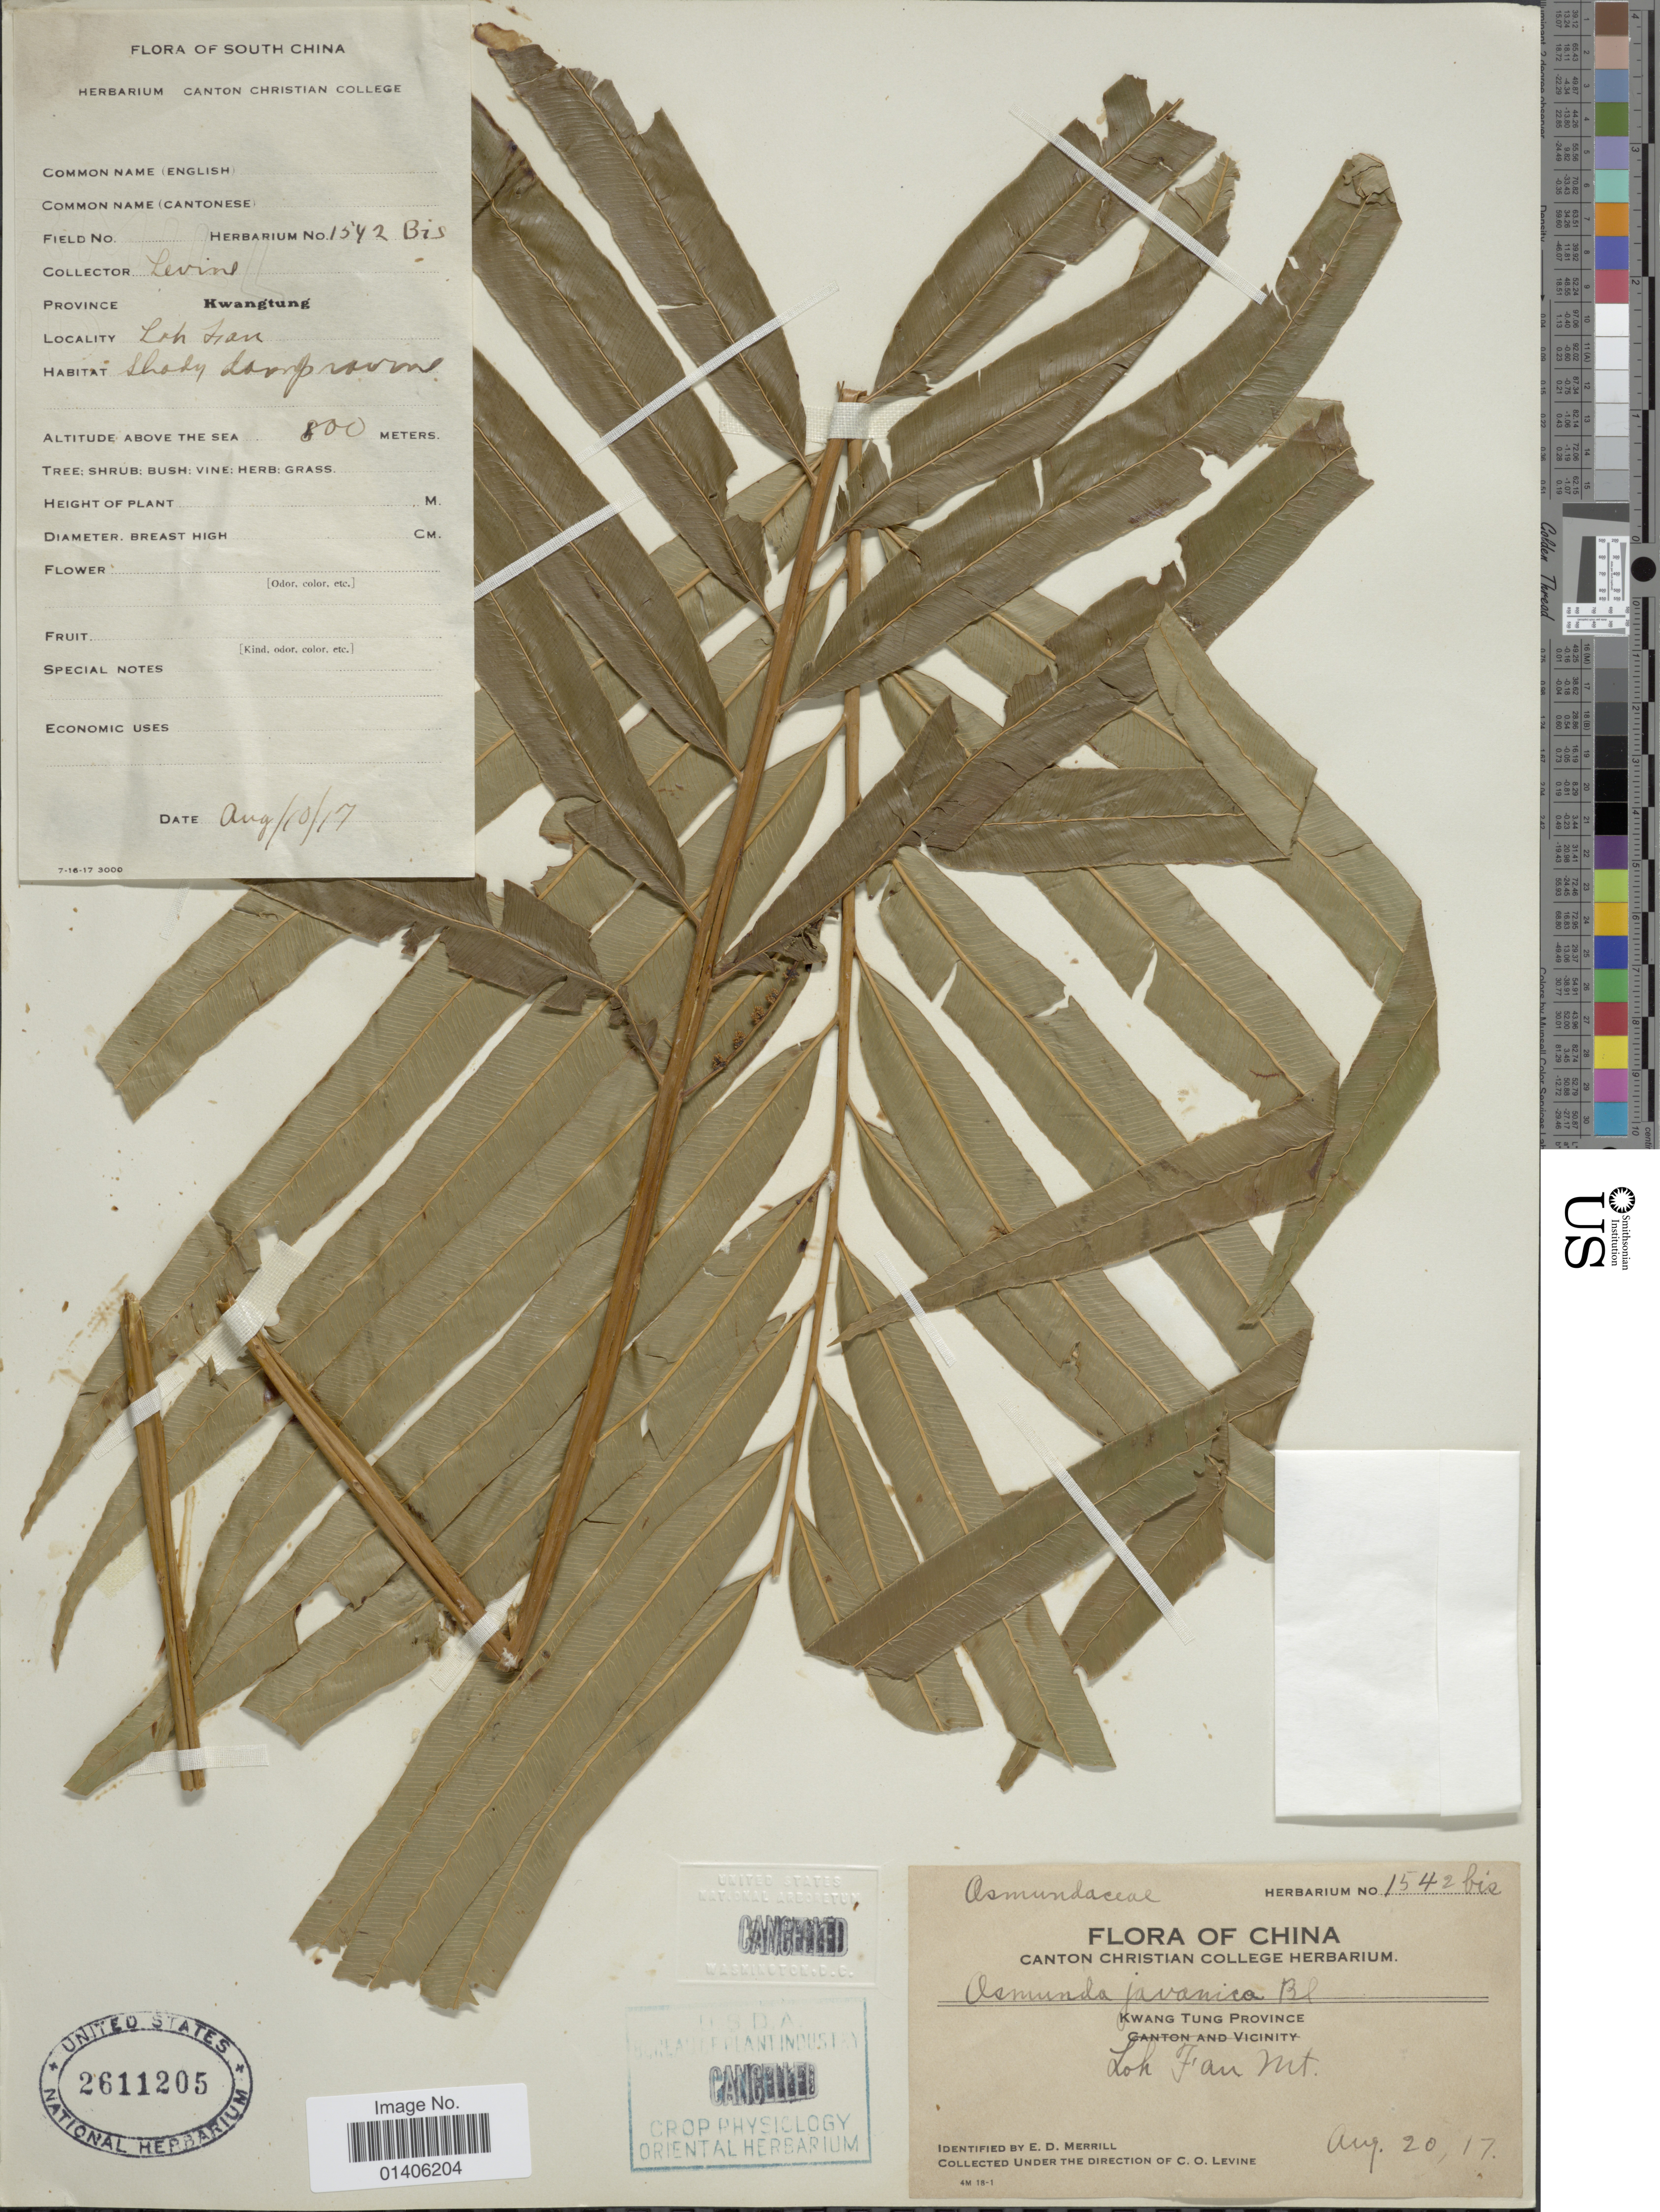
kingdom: Plantae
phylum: Tracheophyta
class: Polypodiopsida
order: Osmundales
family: Osmundaceae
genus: Osmunda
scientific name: Osmunda javanica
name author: Blume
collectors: -. Levine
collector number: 1542Bis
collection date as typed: Transcribed d/m/y: 10/8/17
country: China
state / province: Guangdong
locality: South China, Province Kwangtung, Loh Sian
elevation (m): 400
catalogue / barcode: US 2611205